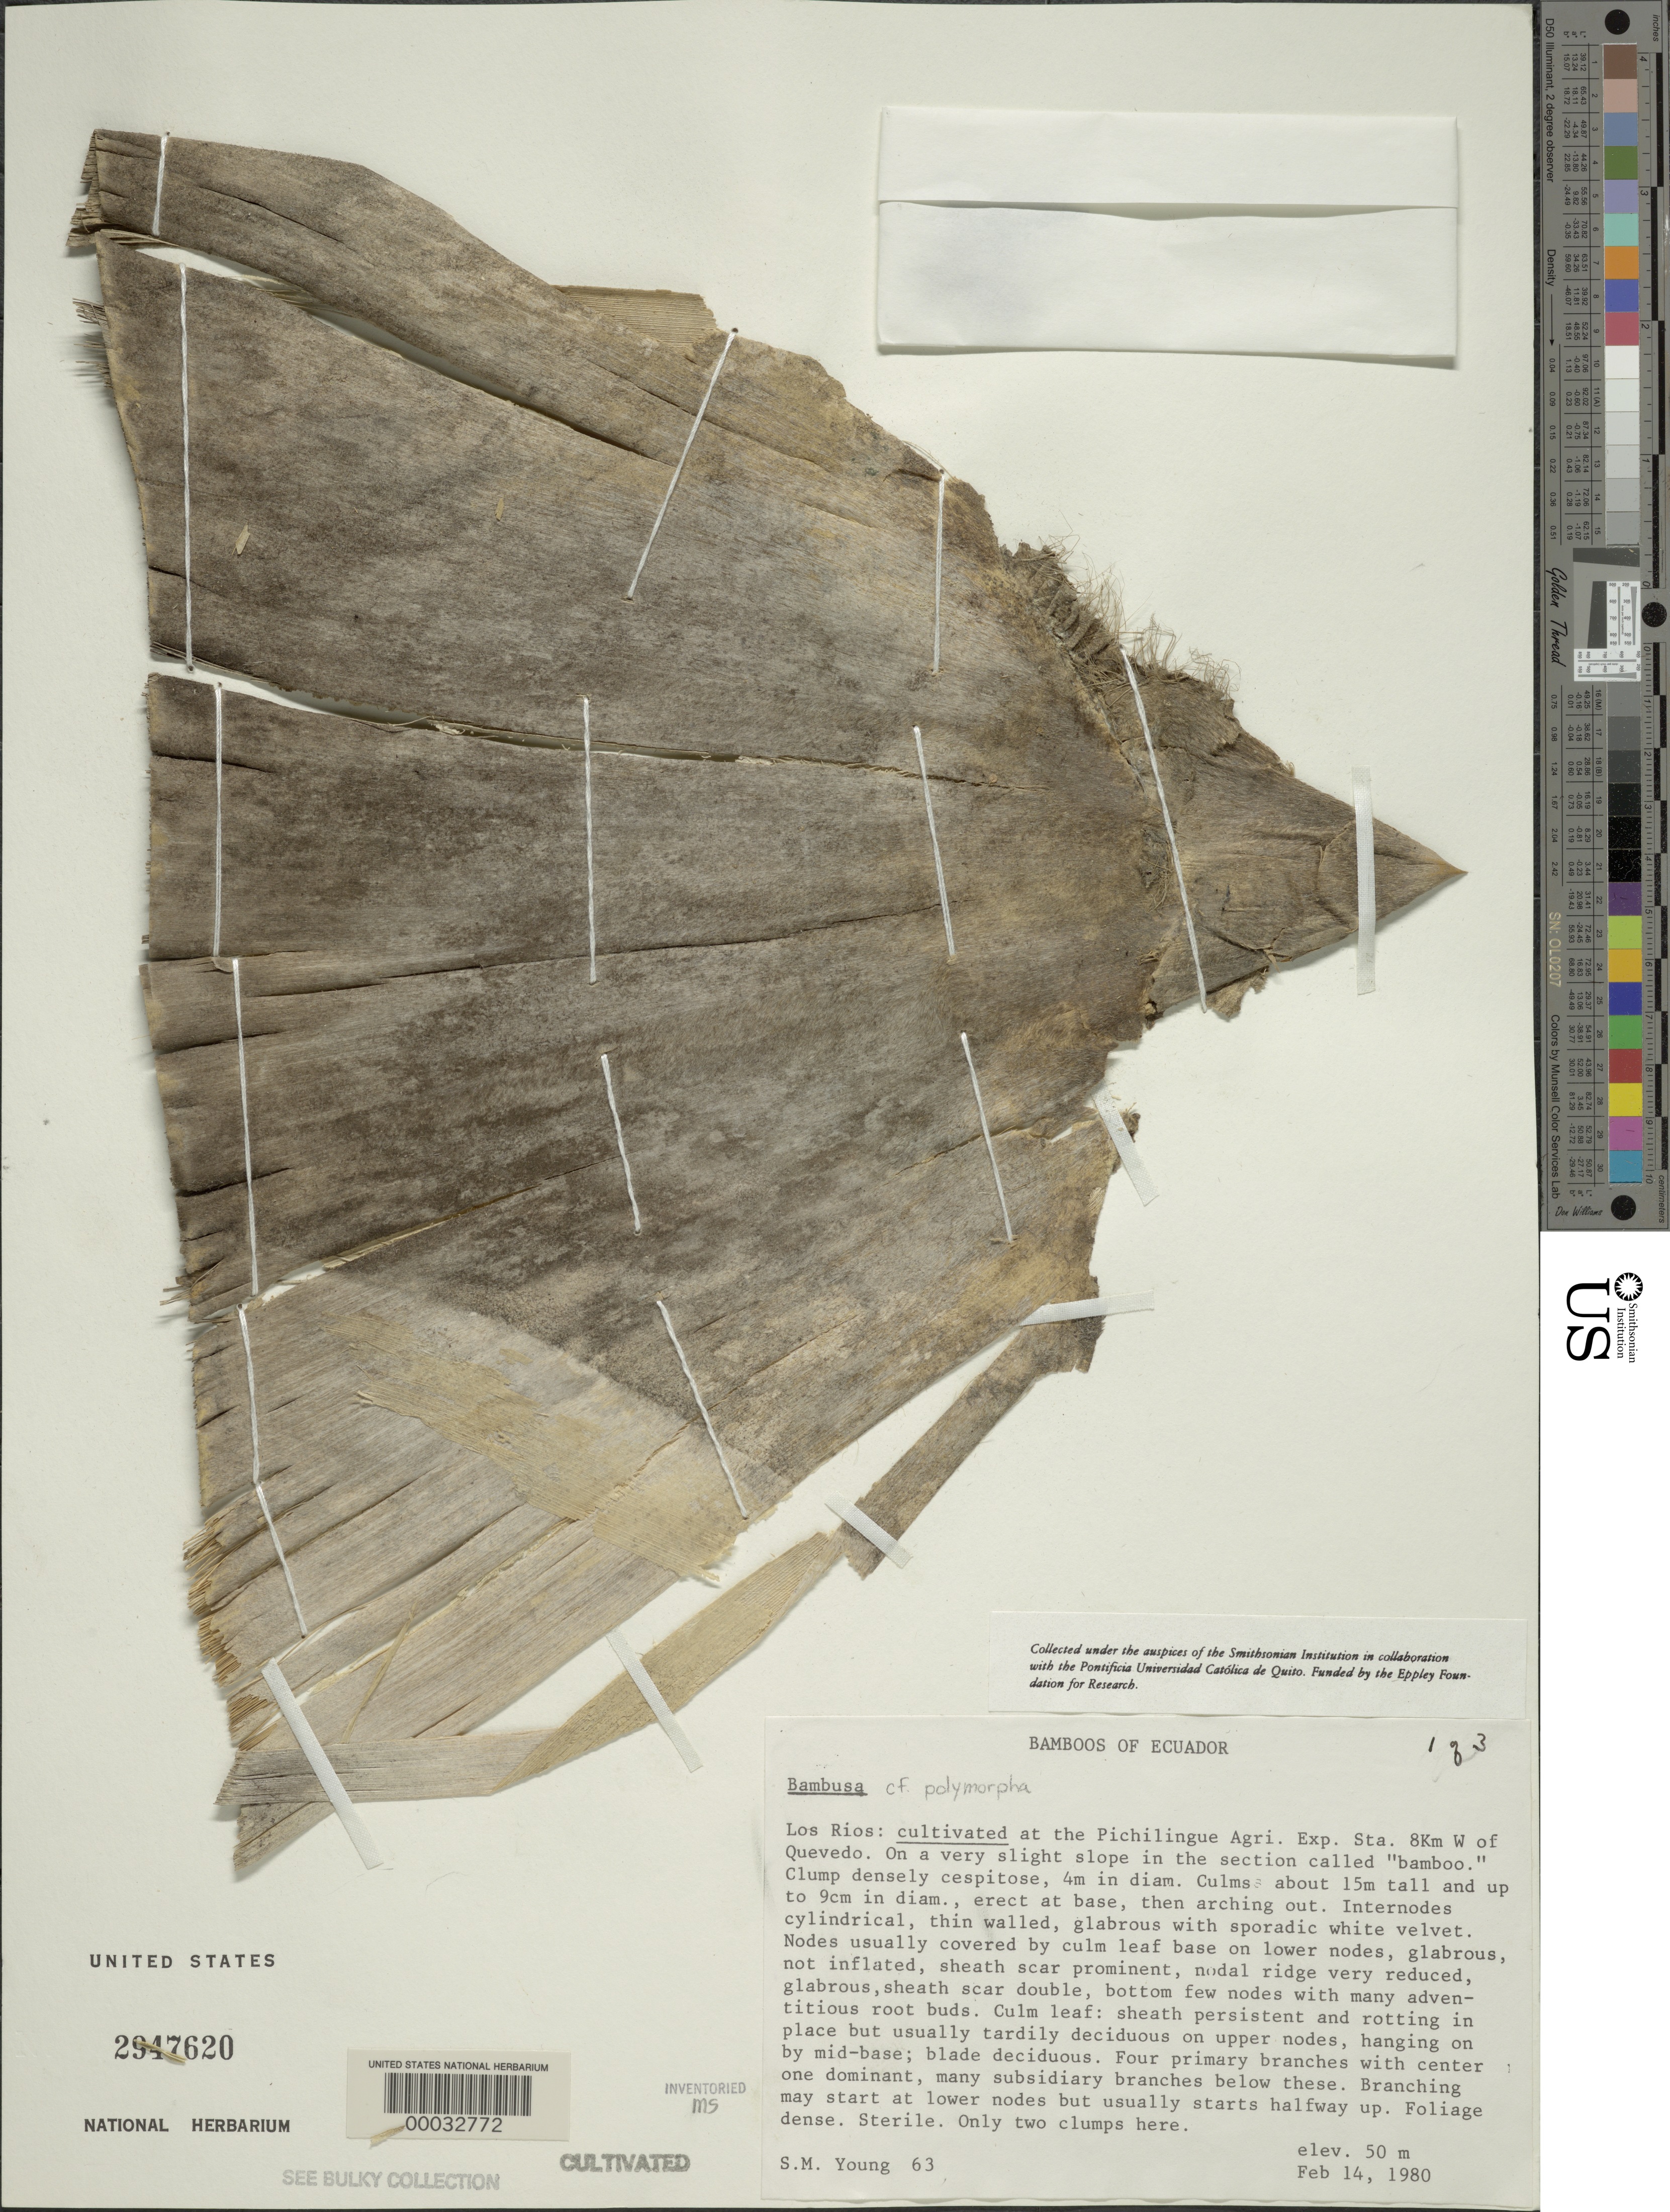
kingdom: Plantae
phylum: Tracheophyta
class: Liliopsida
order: Poales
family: Poaceae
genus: Bambusa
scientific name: Bambusa polymorpha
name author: Munro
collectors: S. Young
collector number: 63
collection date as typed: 14 Feb 1980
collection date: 1980-02-14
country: Ecuador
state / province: Los Ríos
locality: Pichilingue agricultural Experimentalal station-Quevedo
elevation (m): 50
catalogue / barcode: US 2947620